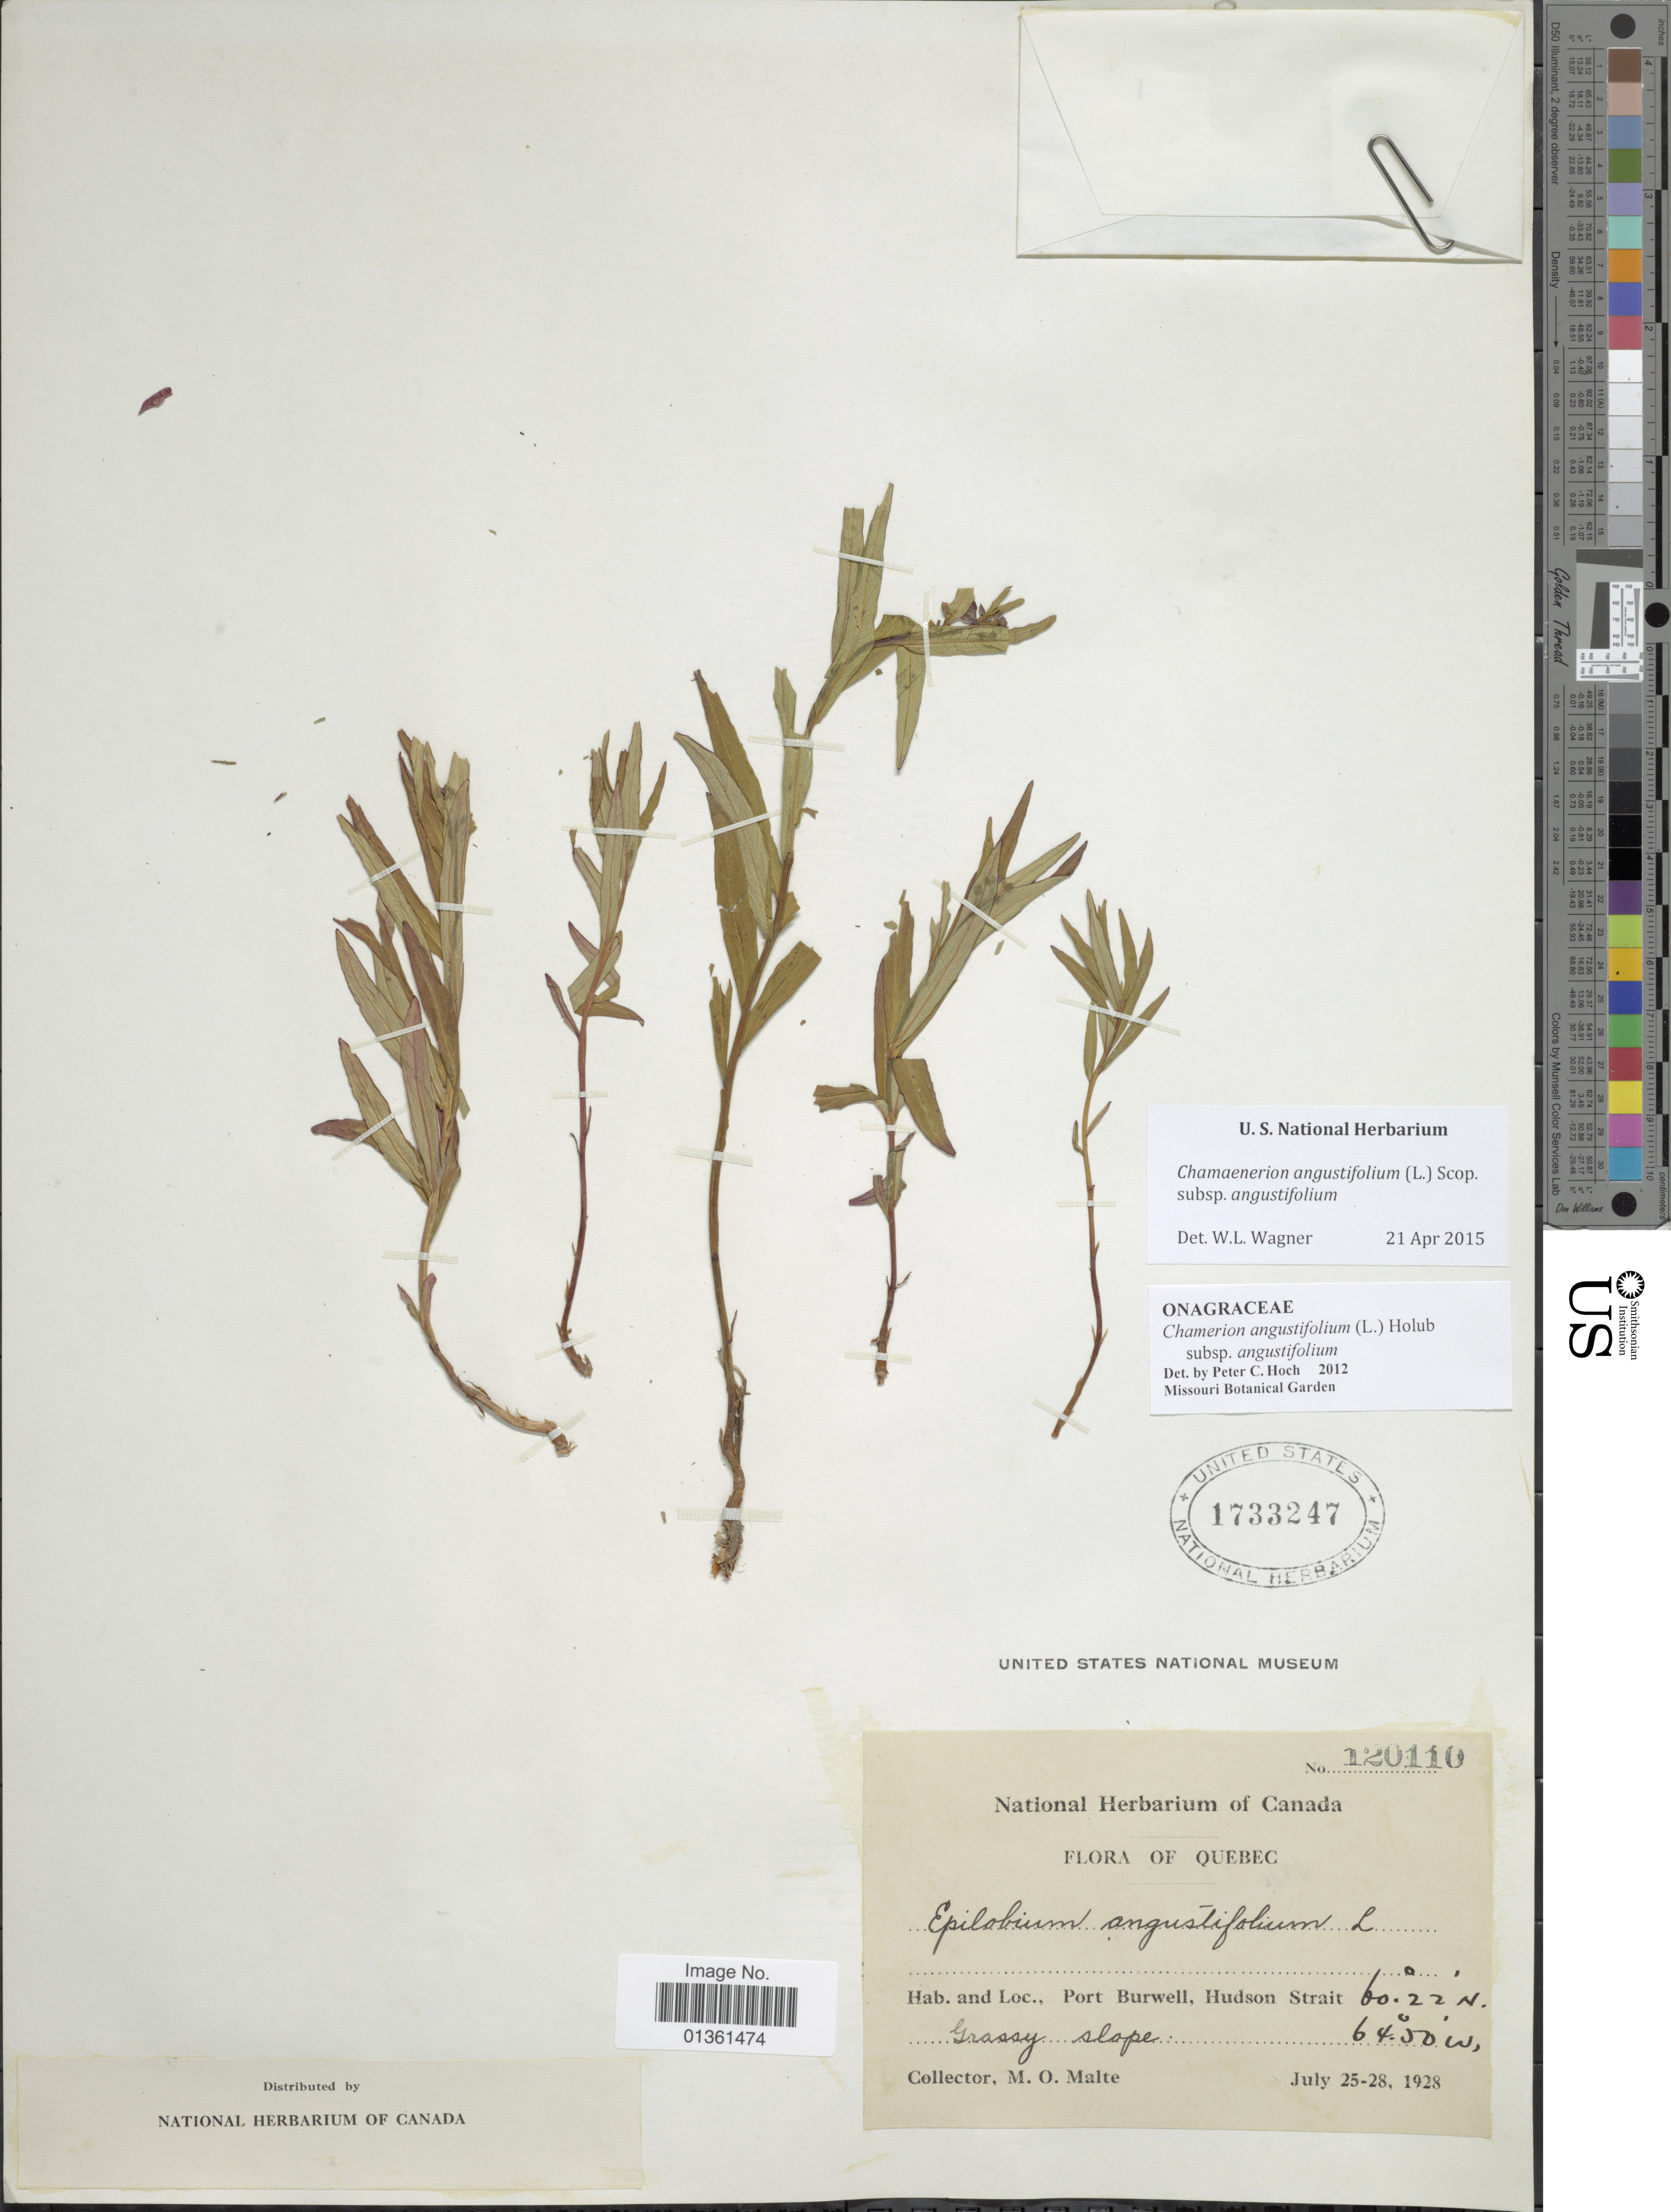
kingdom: Plantae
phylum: Tracheophyta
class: Magnoliopsida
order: Myrtales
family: Onagraceae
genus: Chamaenerion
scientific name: Chamaenerion angustifolium subsp. angustifolium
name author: (L.) Scop.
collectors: M. O. Malte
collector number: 120110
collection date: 1928-07-25/1928-07-28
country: Canada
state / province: Quebec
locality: Port Burwell, Hudson Strait.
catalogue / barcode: US 1733247